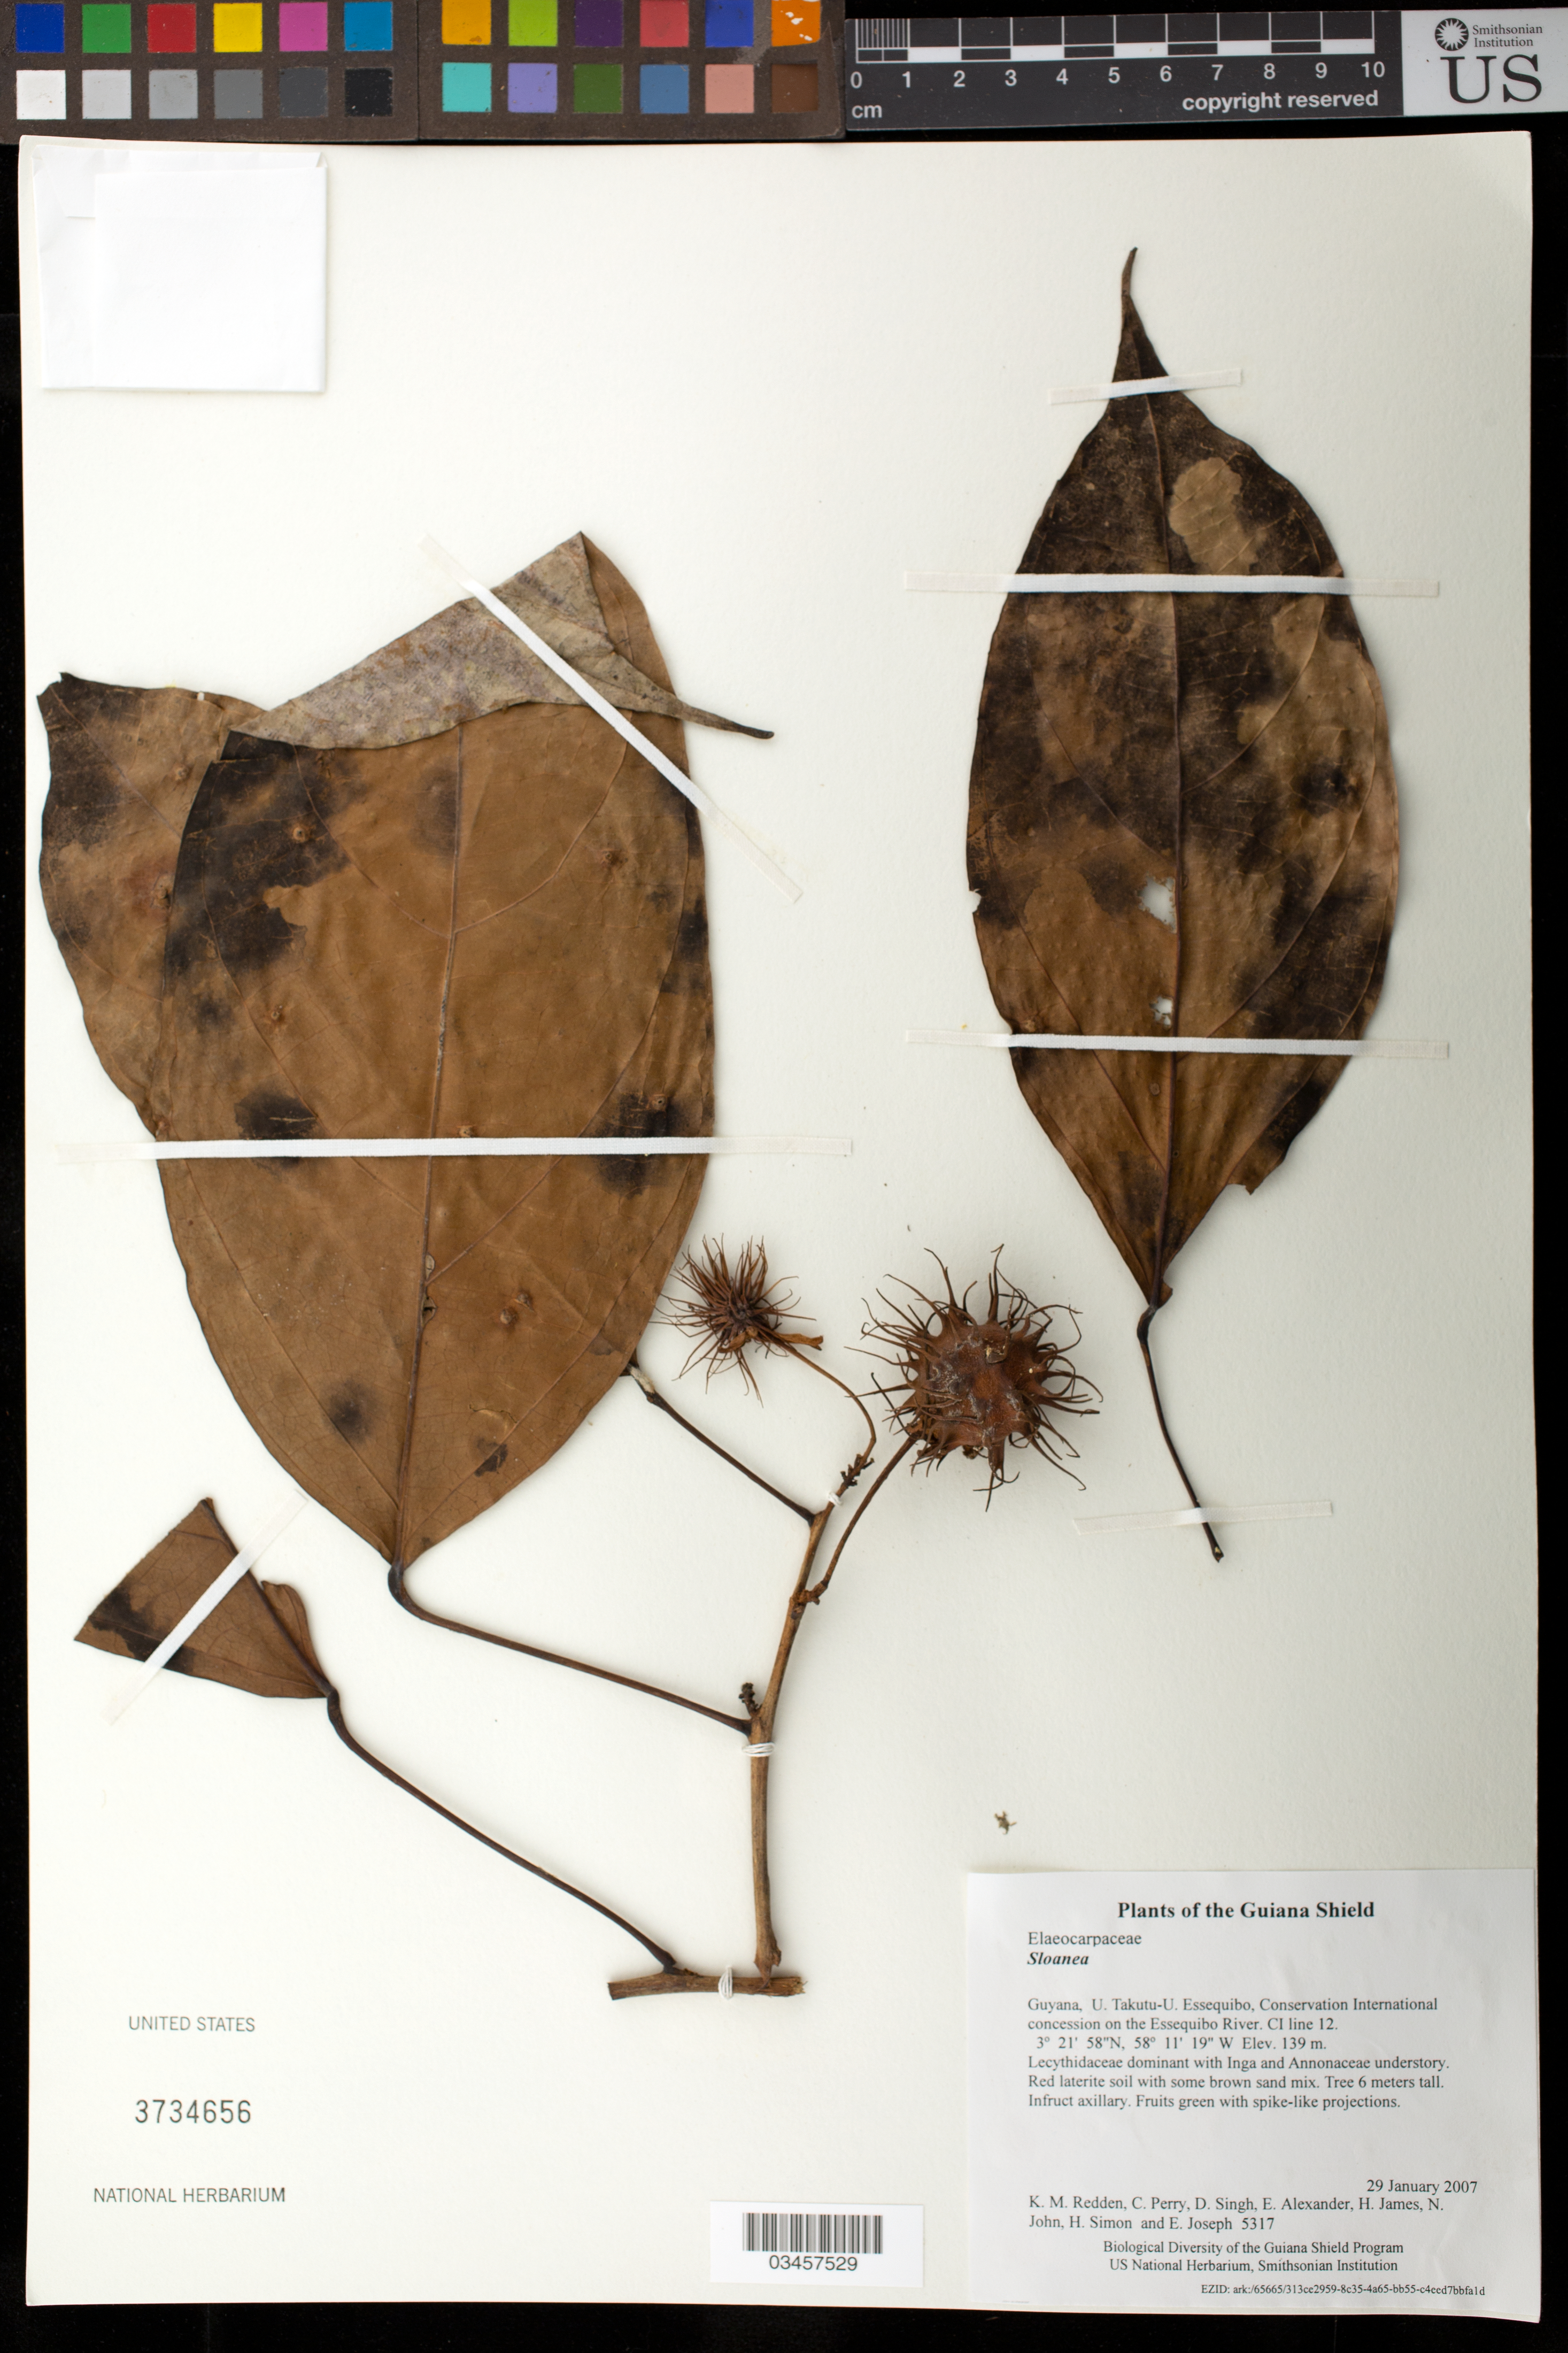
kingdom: Plantae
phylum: Tracheophyta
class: Magnoliopsida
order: Oxalidales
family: Elaeocarpaceae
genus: Sloanea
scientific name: Sloanea sp.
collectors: K. M. Redden, C. Perry, D. Singh, E. Alexander, H. James, N. John, H. Simon & E. Joseph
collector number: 5317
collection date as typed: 29 January 2007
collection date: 2007-01-29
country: Guyana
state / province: U. Takutu-U. Essequibo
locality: Conservation International concession on the Essequibo River. CI line 12.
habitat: Lecythidaceae dominant with Inga and Annonaceae understory. Red laterite soil with some brown sand mix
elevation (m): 139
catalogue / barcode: US 3734656